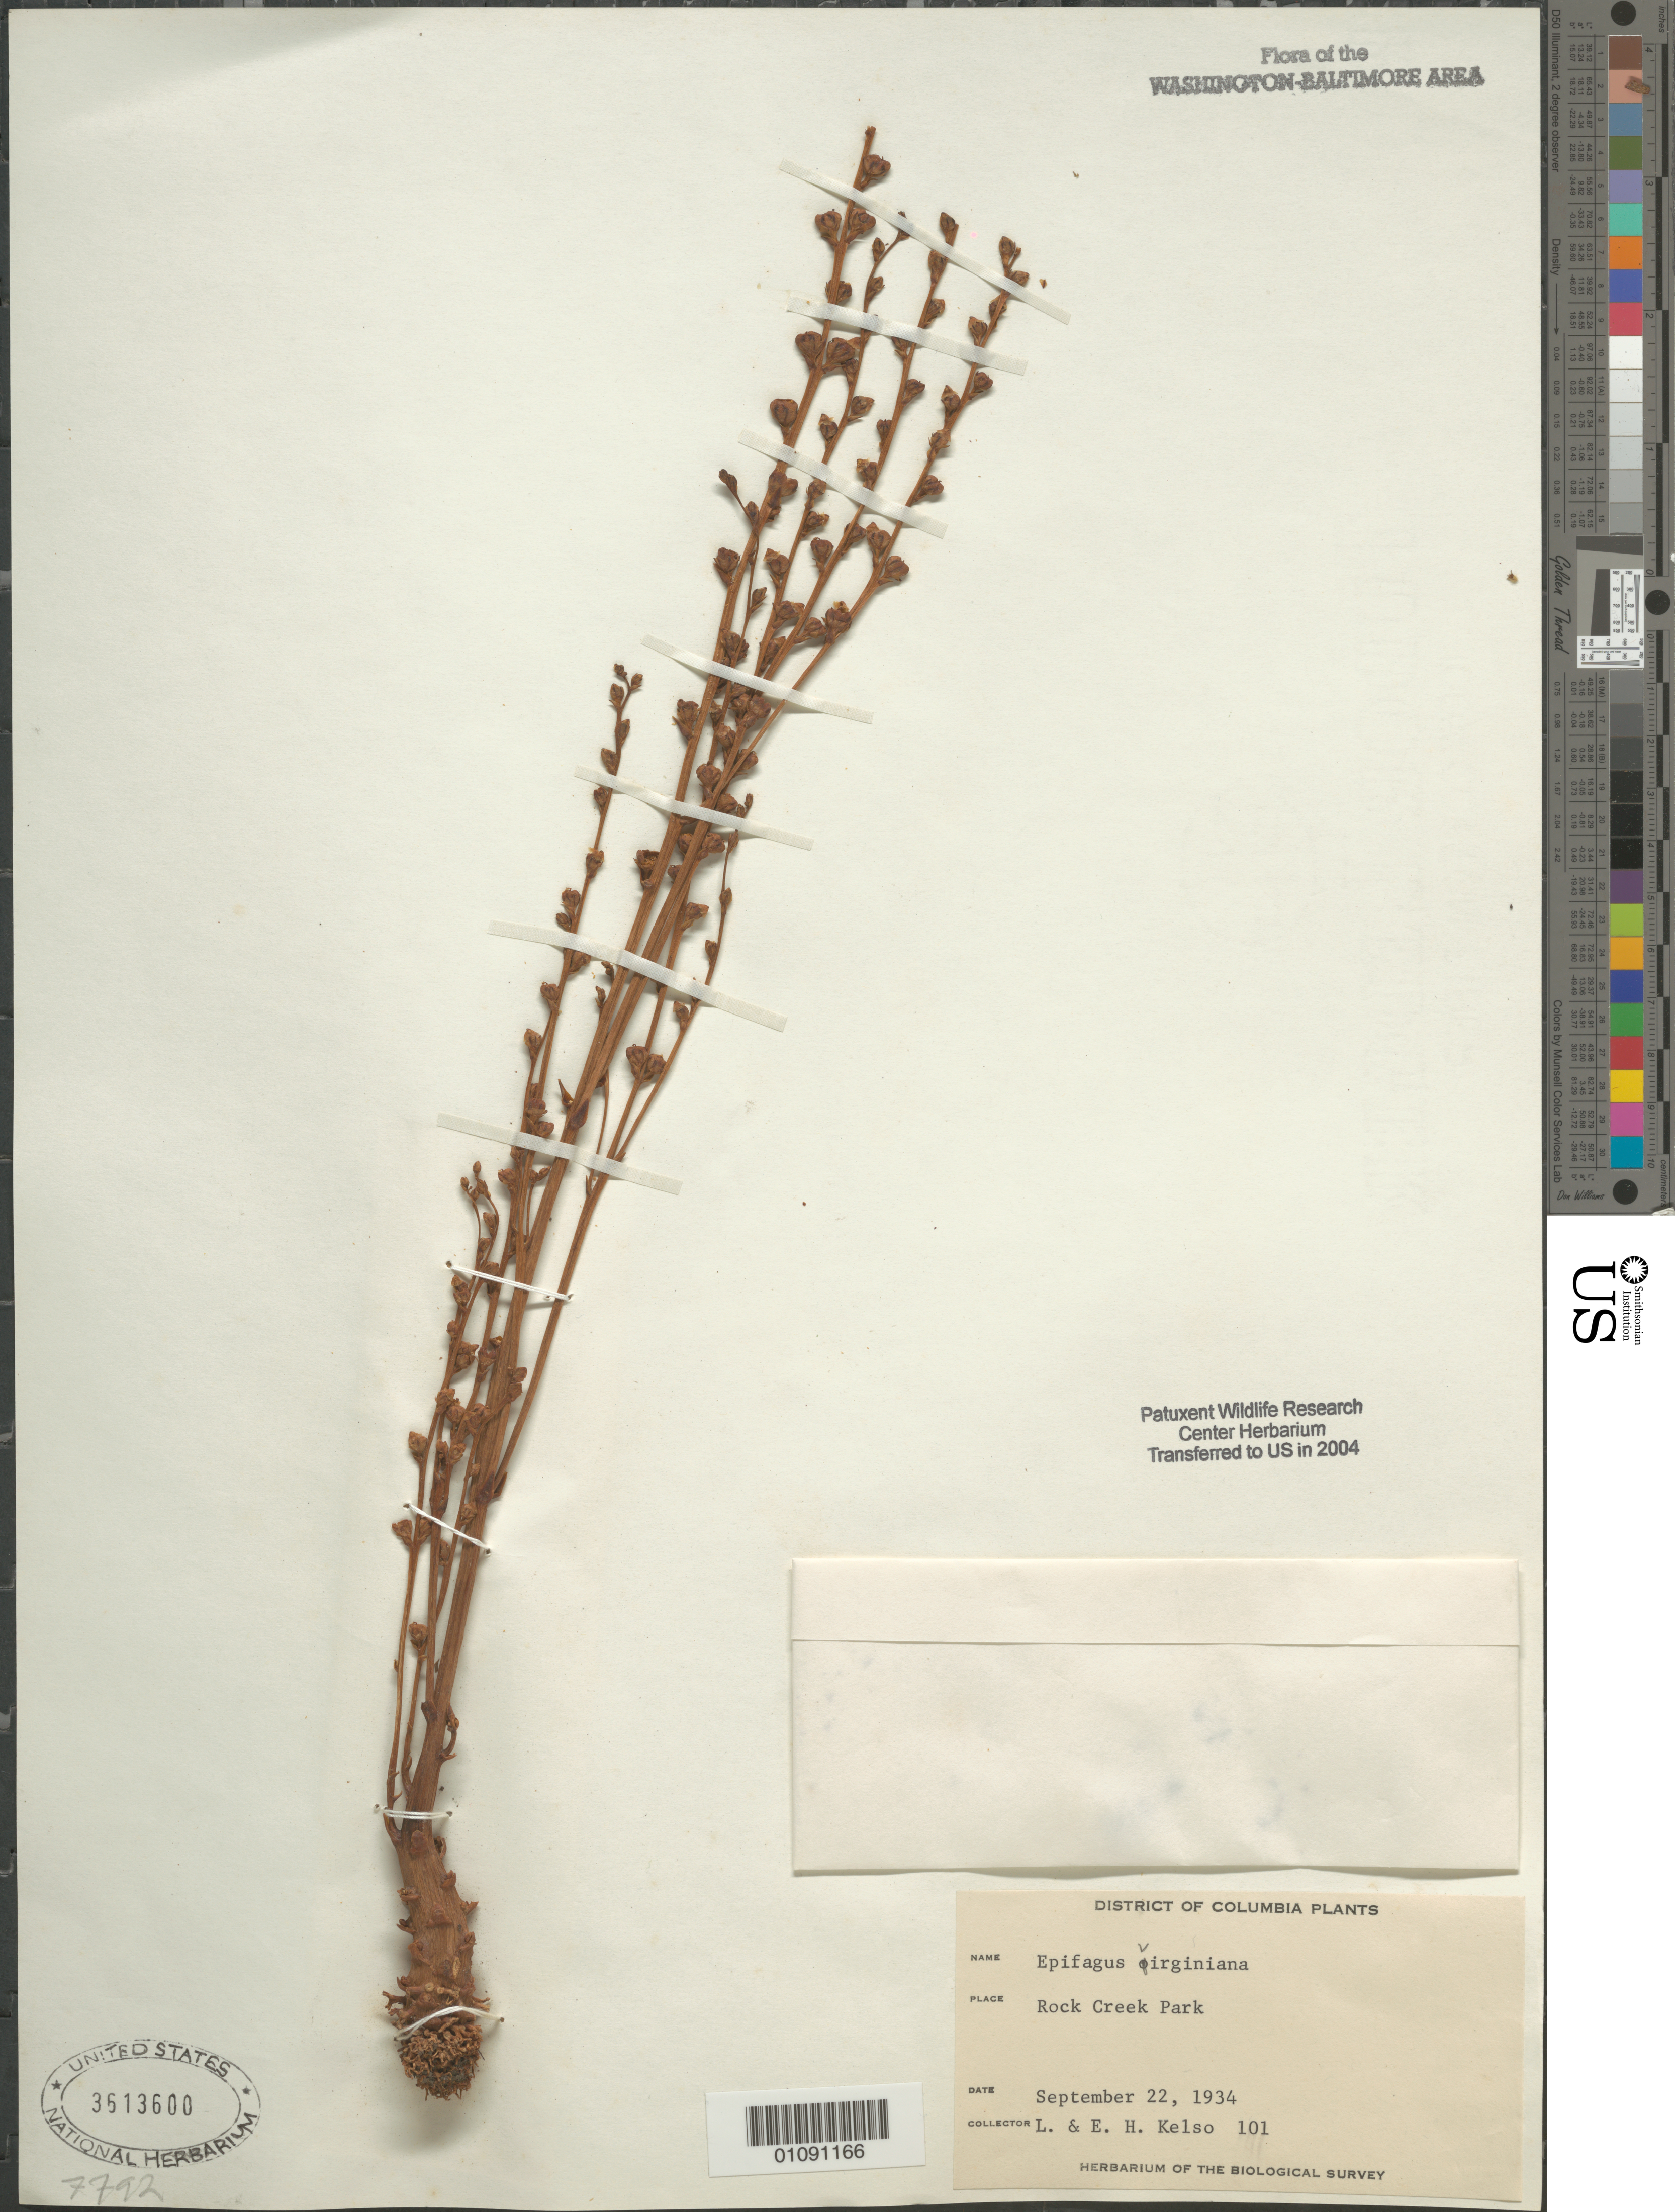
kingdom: Plantae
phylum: Tracheophyta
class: Magnoliopsida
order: Lamiales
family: Orobanchaceae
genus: Epifagus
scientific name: Epifagus virginiana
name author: (L.) W.P.C. Barton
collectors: L. Kelso & E. Kelso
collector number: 101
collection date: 1934-09-22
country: United States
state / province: District of Columbia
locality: Rock Creek Park.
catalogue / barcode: US 3613600